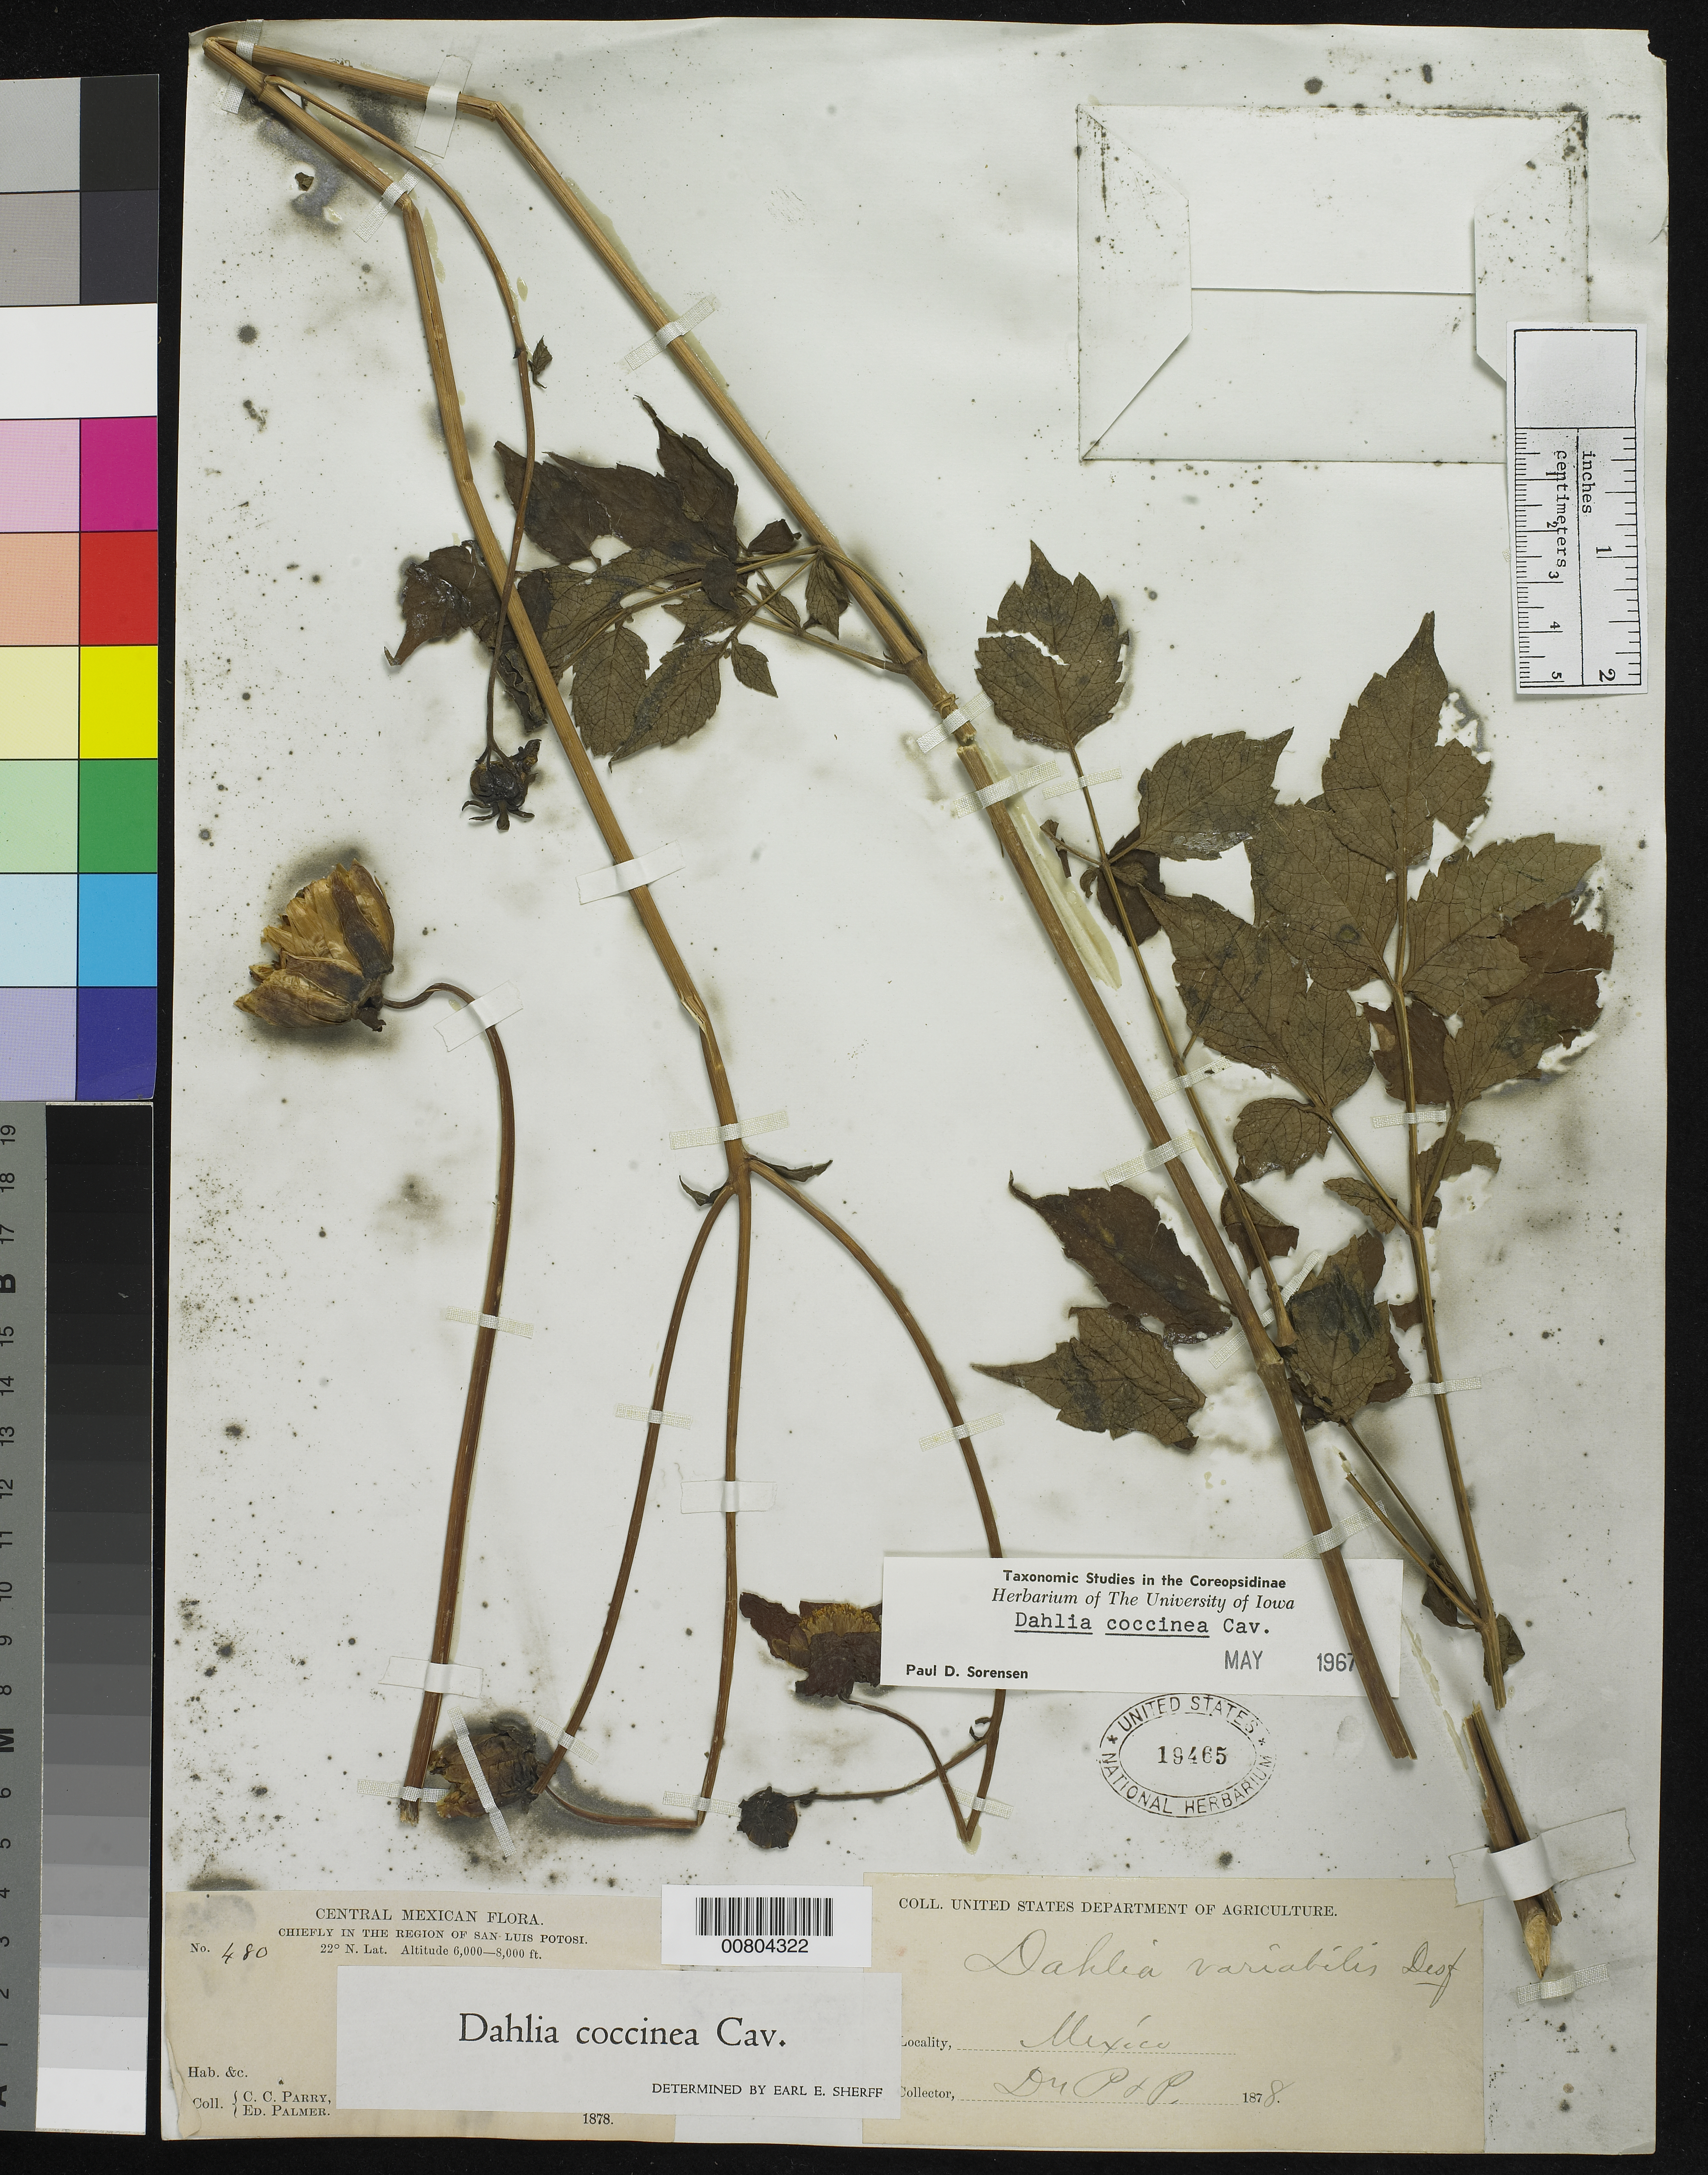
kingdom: Plantae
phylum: Tracheophyta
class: Magnoliopsida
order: Asterales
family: Asteraceae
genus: Dahlia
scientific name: Dahlia coccinea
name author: Cav.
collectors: C. C. Parry & E. Palmer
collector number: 480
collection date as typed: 1878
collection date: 1878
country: Mexico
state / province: San Luis Potosí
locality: Chiefly in the region of San Luis Potosí.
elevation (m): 1829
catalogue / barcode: US 19465